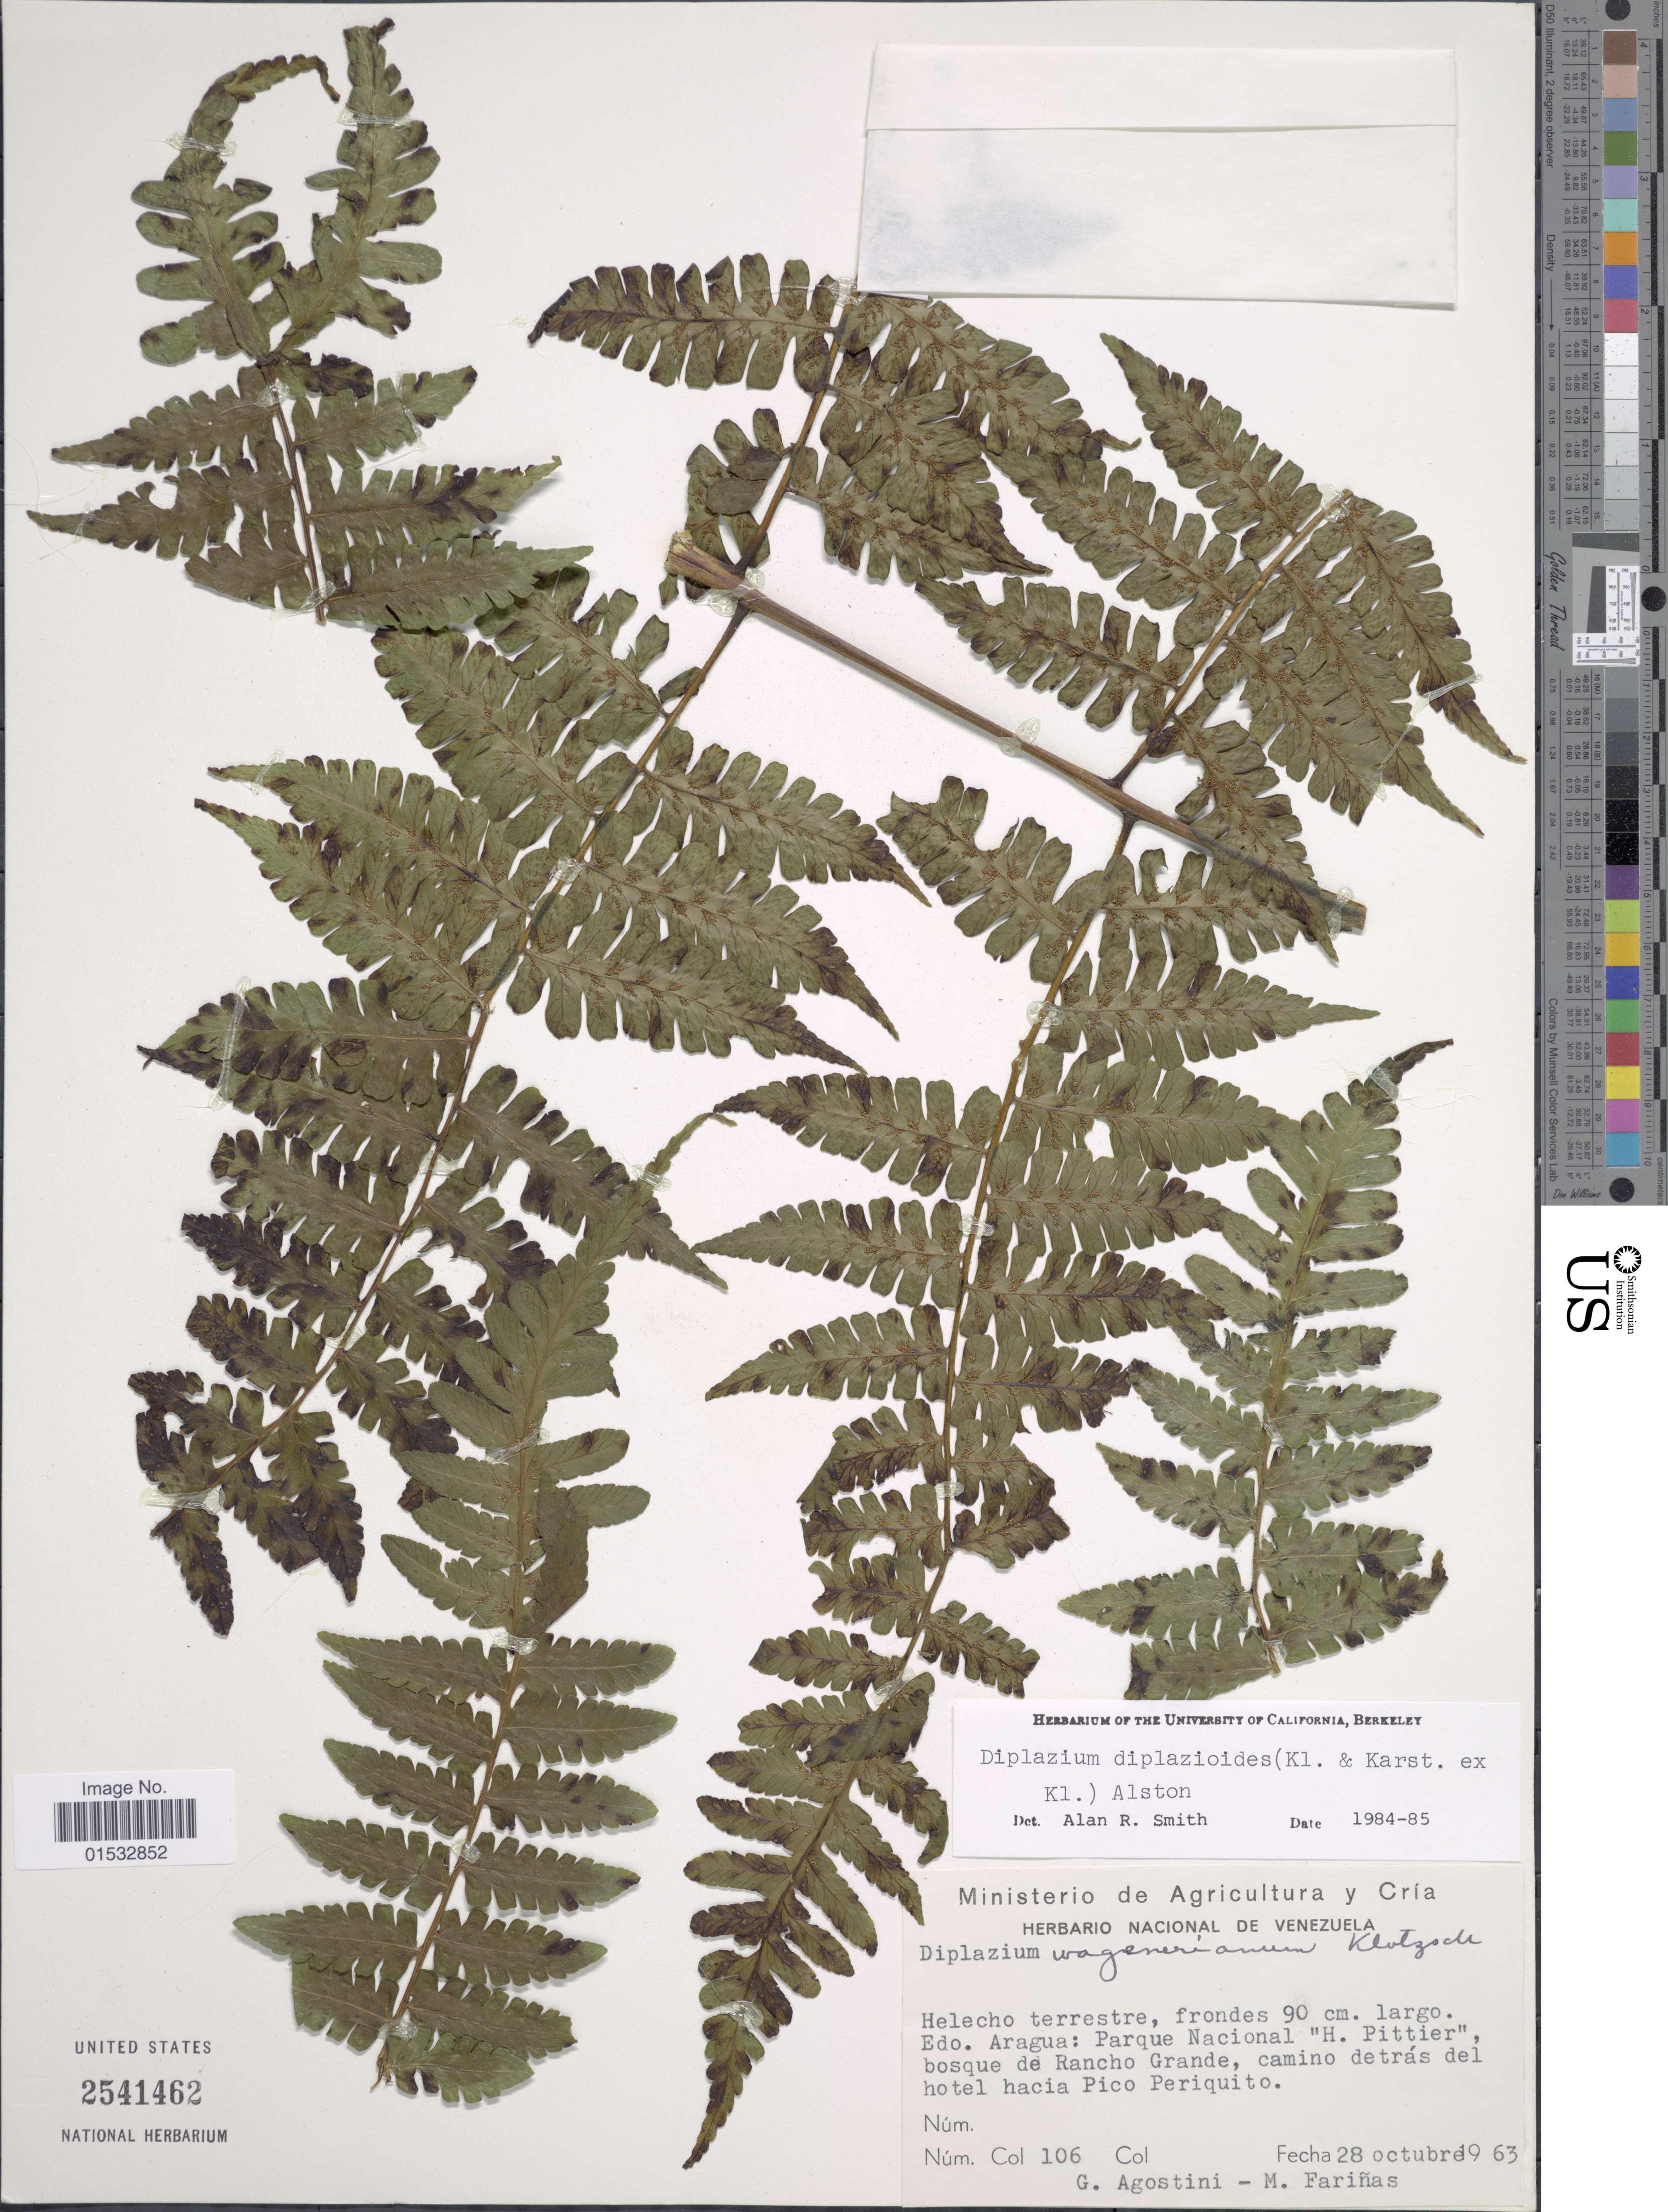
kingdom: Plantae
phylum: Tracheophyta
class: Polypodiopsida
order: Polypodiales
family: Athyriaceae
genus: Diplazium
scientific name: Diplazium diplazioides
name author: (Klotzsch & H. Karst.) Alston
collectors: G. Agostini & M. Fariñas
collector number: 106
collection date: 1963-10-28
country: Venezuela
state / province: Aragua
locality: Edo. Aragua: Parque Nacional "H. Pittier", bosque de Rancho Grande, comino detras del hotel Pico Periquito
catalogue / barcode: US 2541462